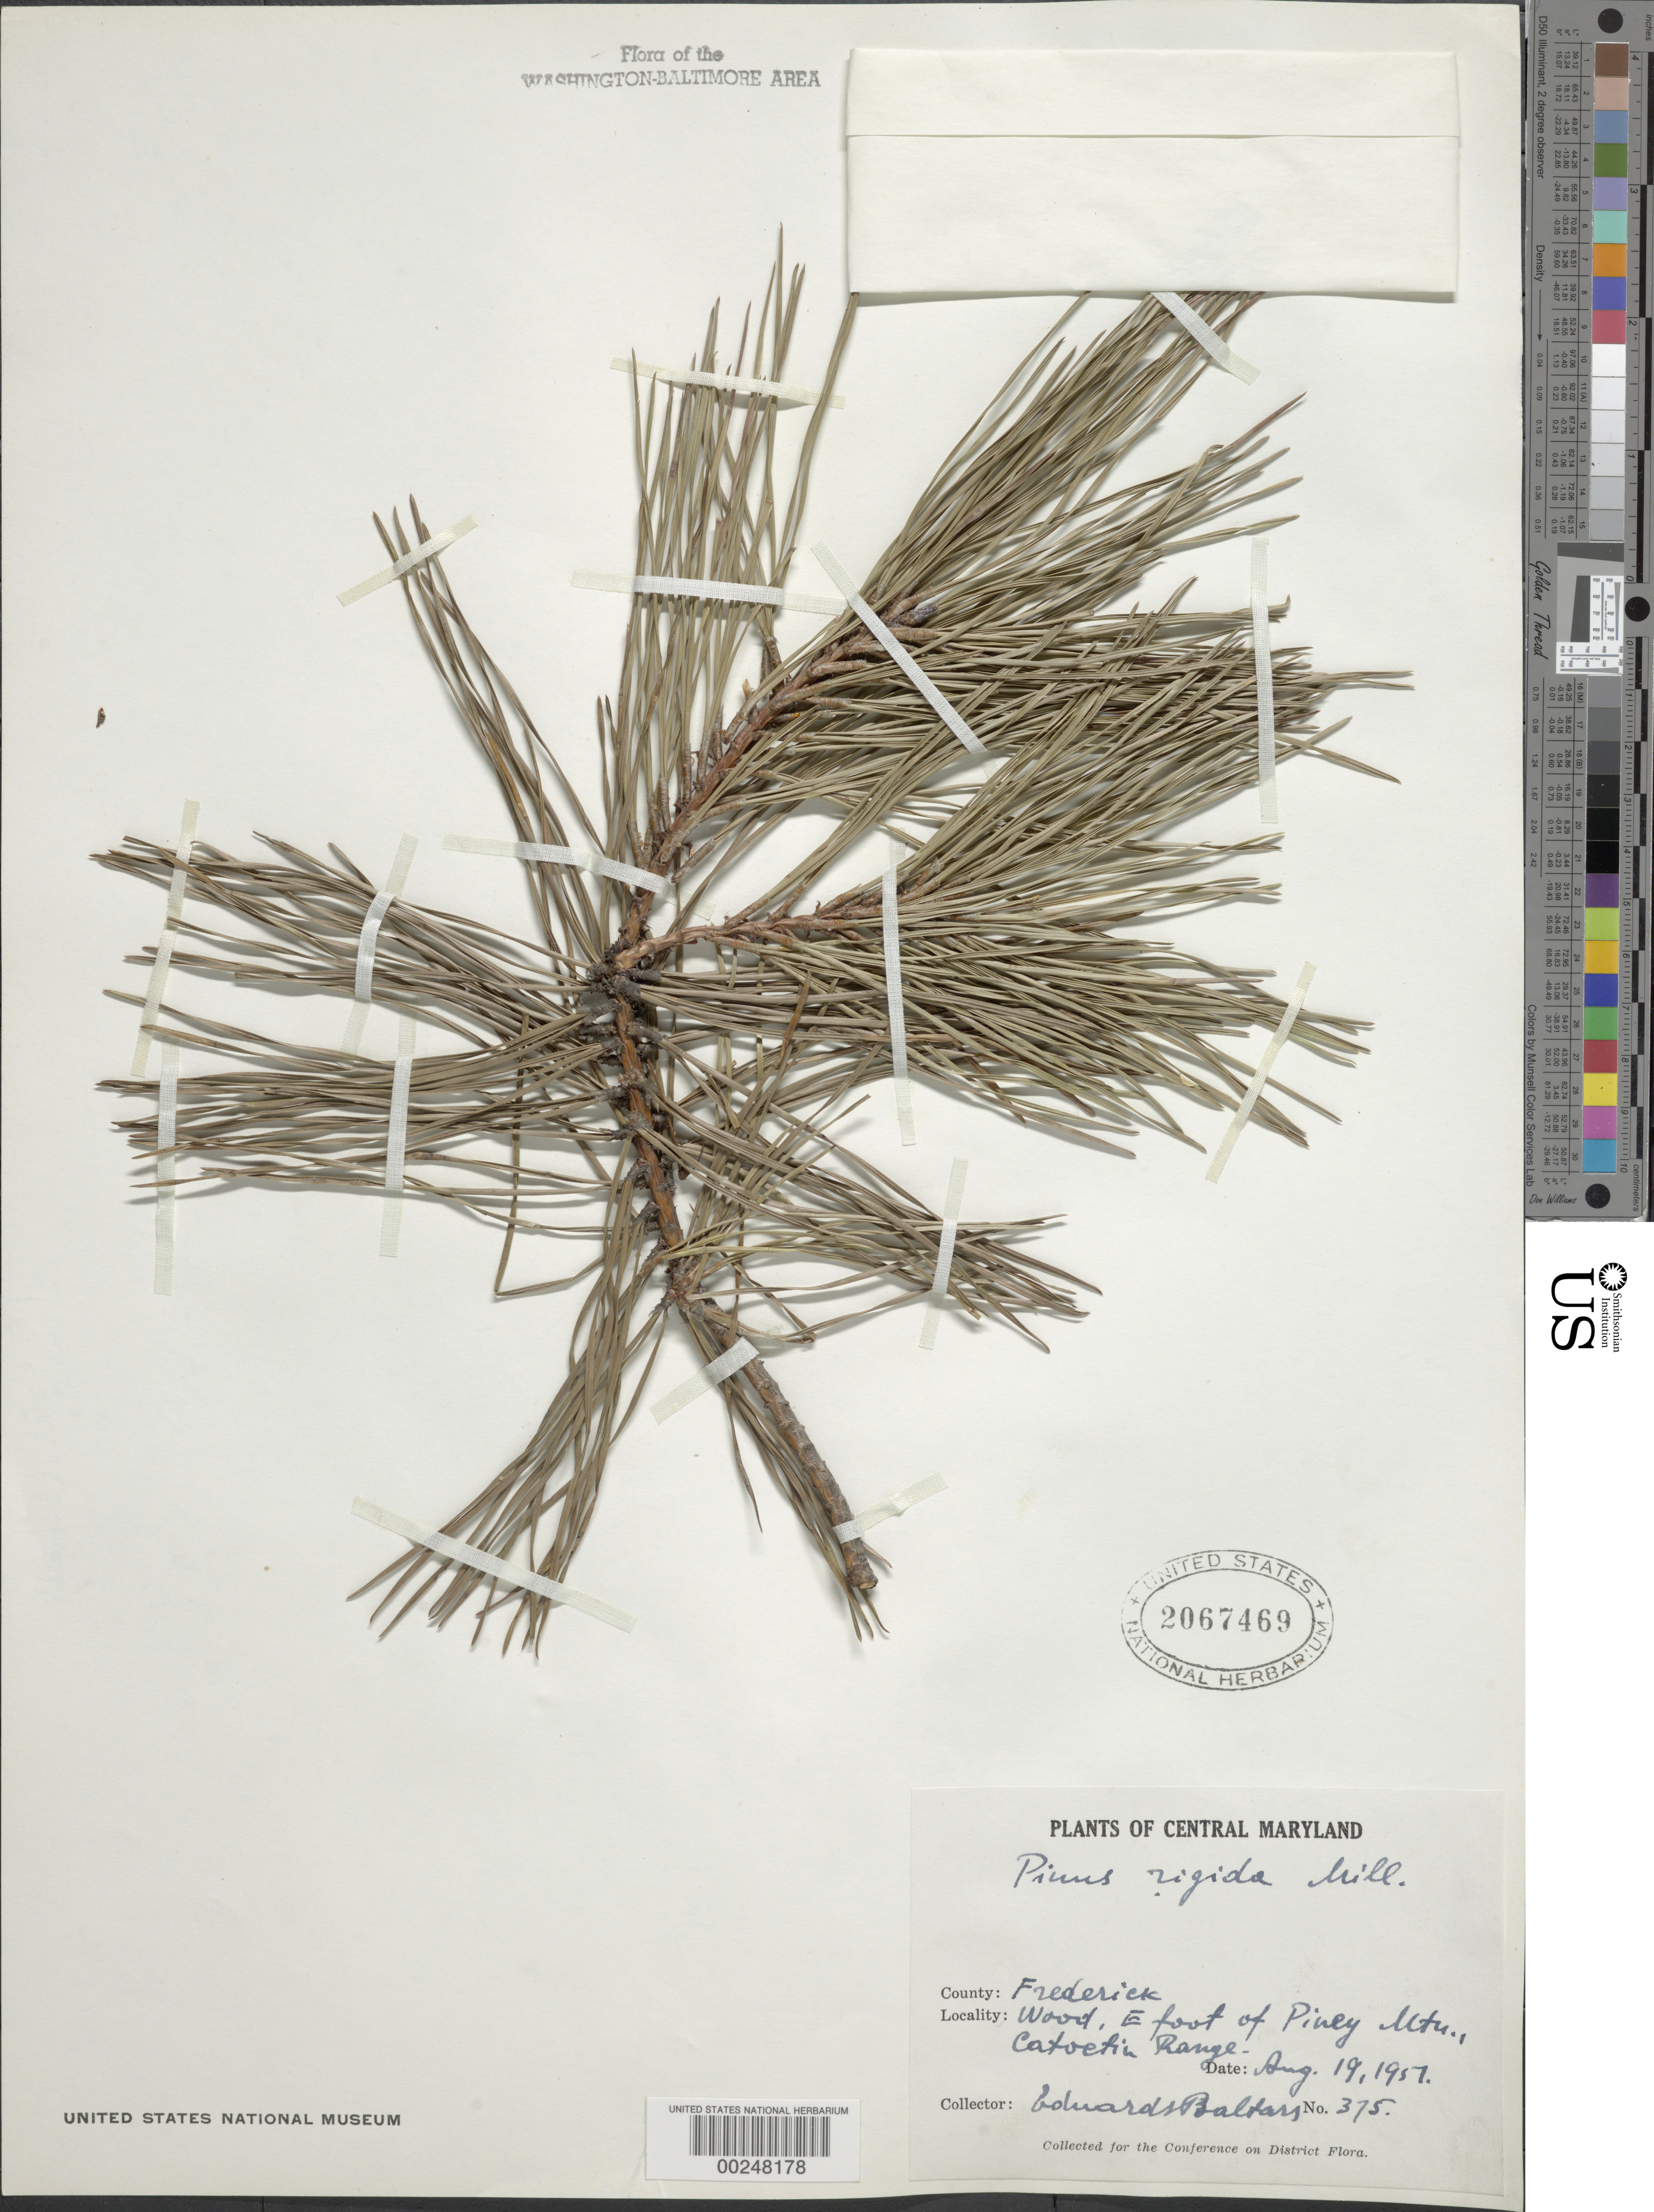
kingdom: Plantae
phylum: Tracheophyta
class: Pinopsida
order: Pinales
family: Pinaceae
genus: Pinus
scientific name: Pinus rigida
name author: Mill.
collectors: E. Baltars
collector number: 375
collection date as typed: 19 Aug 1957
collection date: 1957-08-19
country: United States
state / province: Maryland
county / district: Frederick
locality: East foot of Piney Mountain, Catoctin Range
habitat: Woods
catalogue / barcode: US 2067469